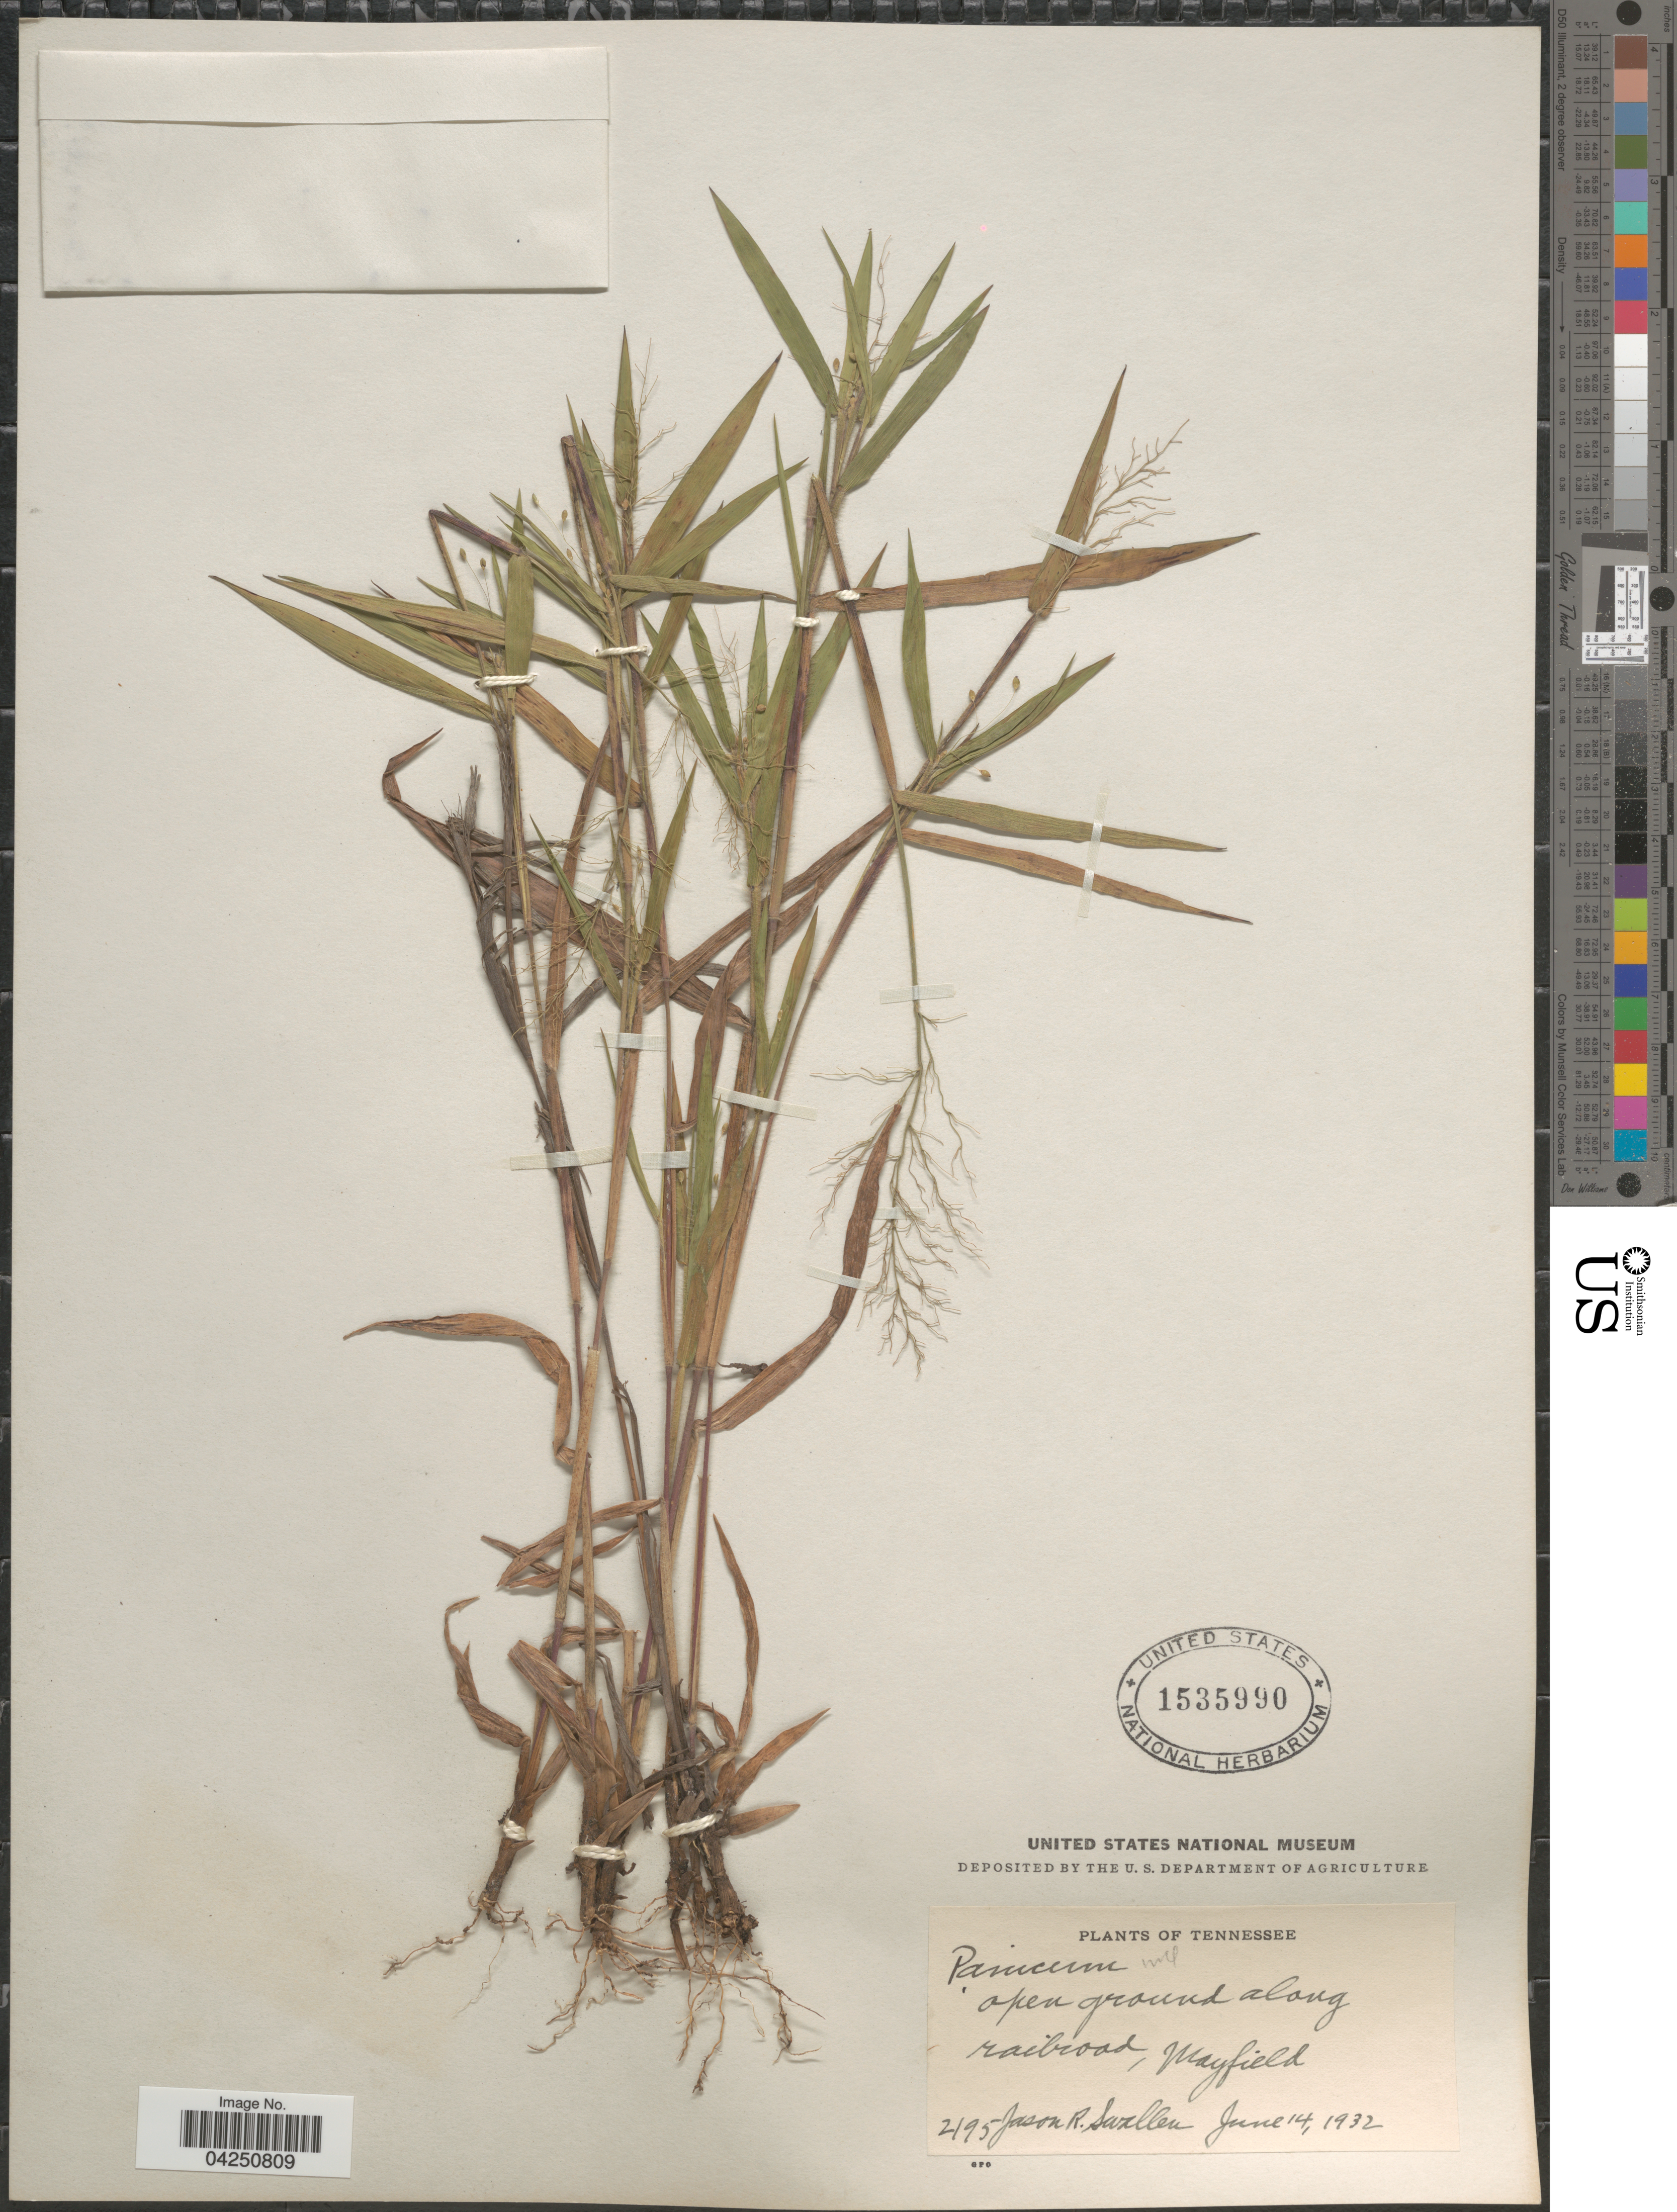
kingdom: Plantae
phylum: Tracheophyta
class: Liliopsida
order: Poales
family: Poaceae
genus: Dichanthelium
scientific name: Dichanthelium acuminatum var. acuminatum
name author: (Sw.) Gould & C.A. Clark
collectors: J. R. Swallen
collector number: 2195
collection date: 1932-06-14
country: United States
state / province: Tennessee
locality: Open ground along railroad, Mayfield.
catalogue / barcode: US 1535990